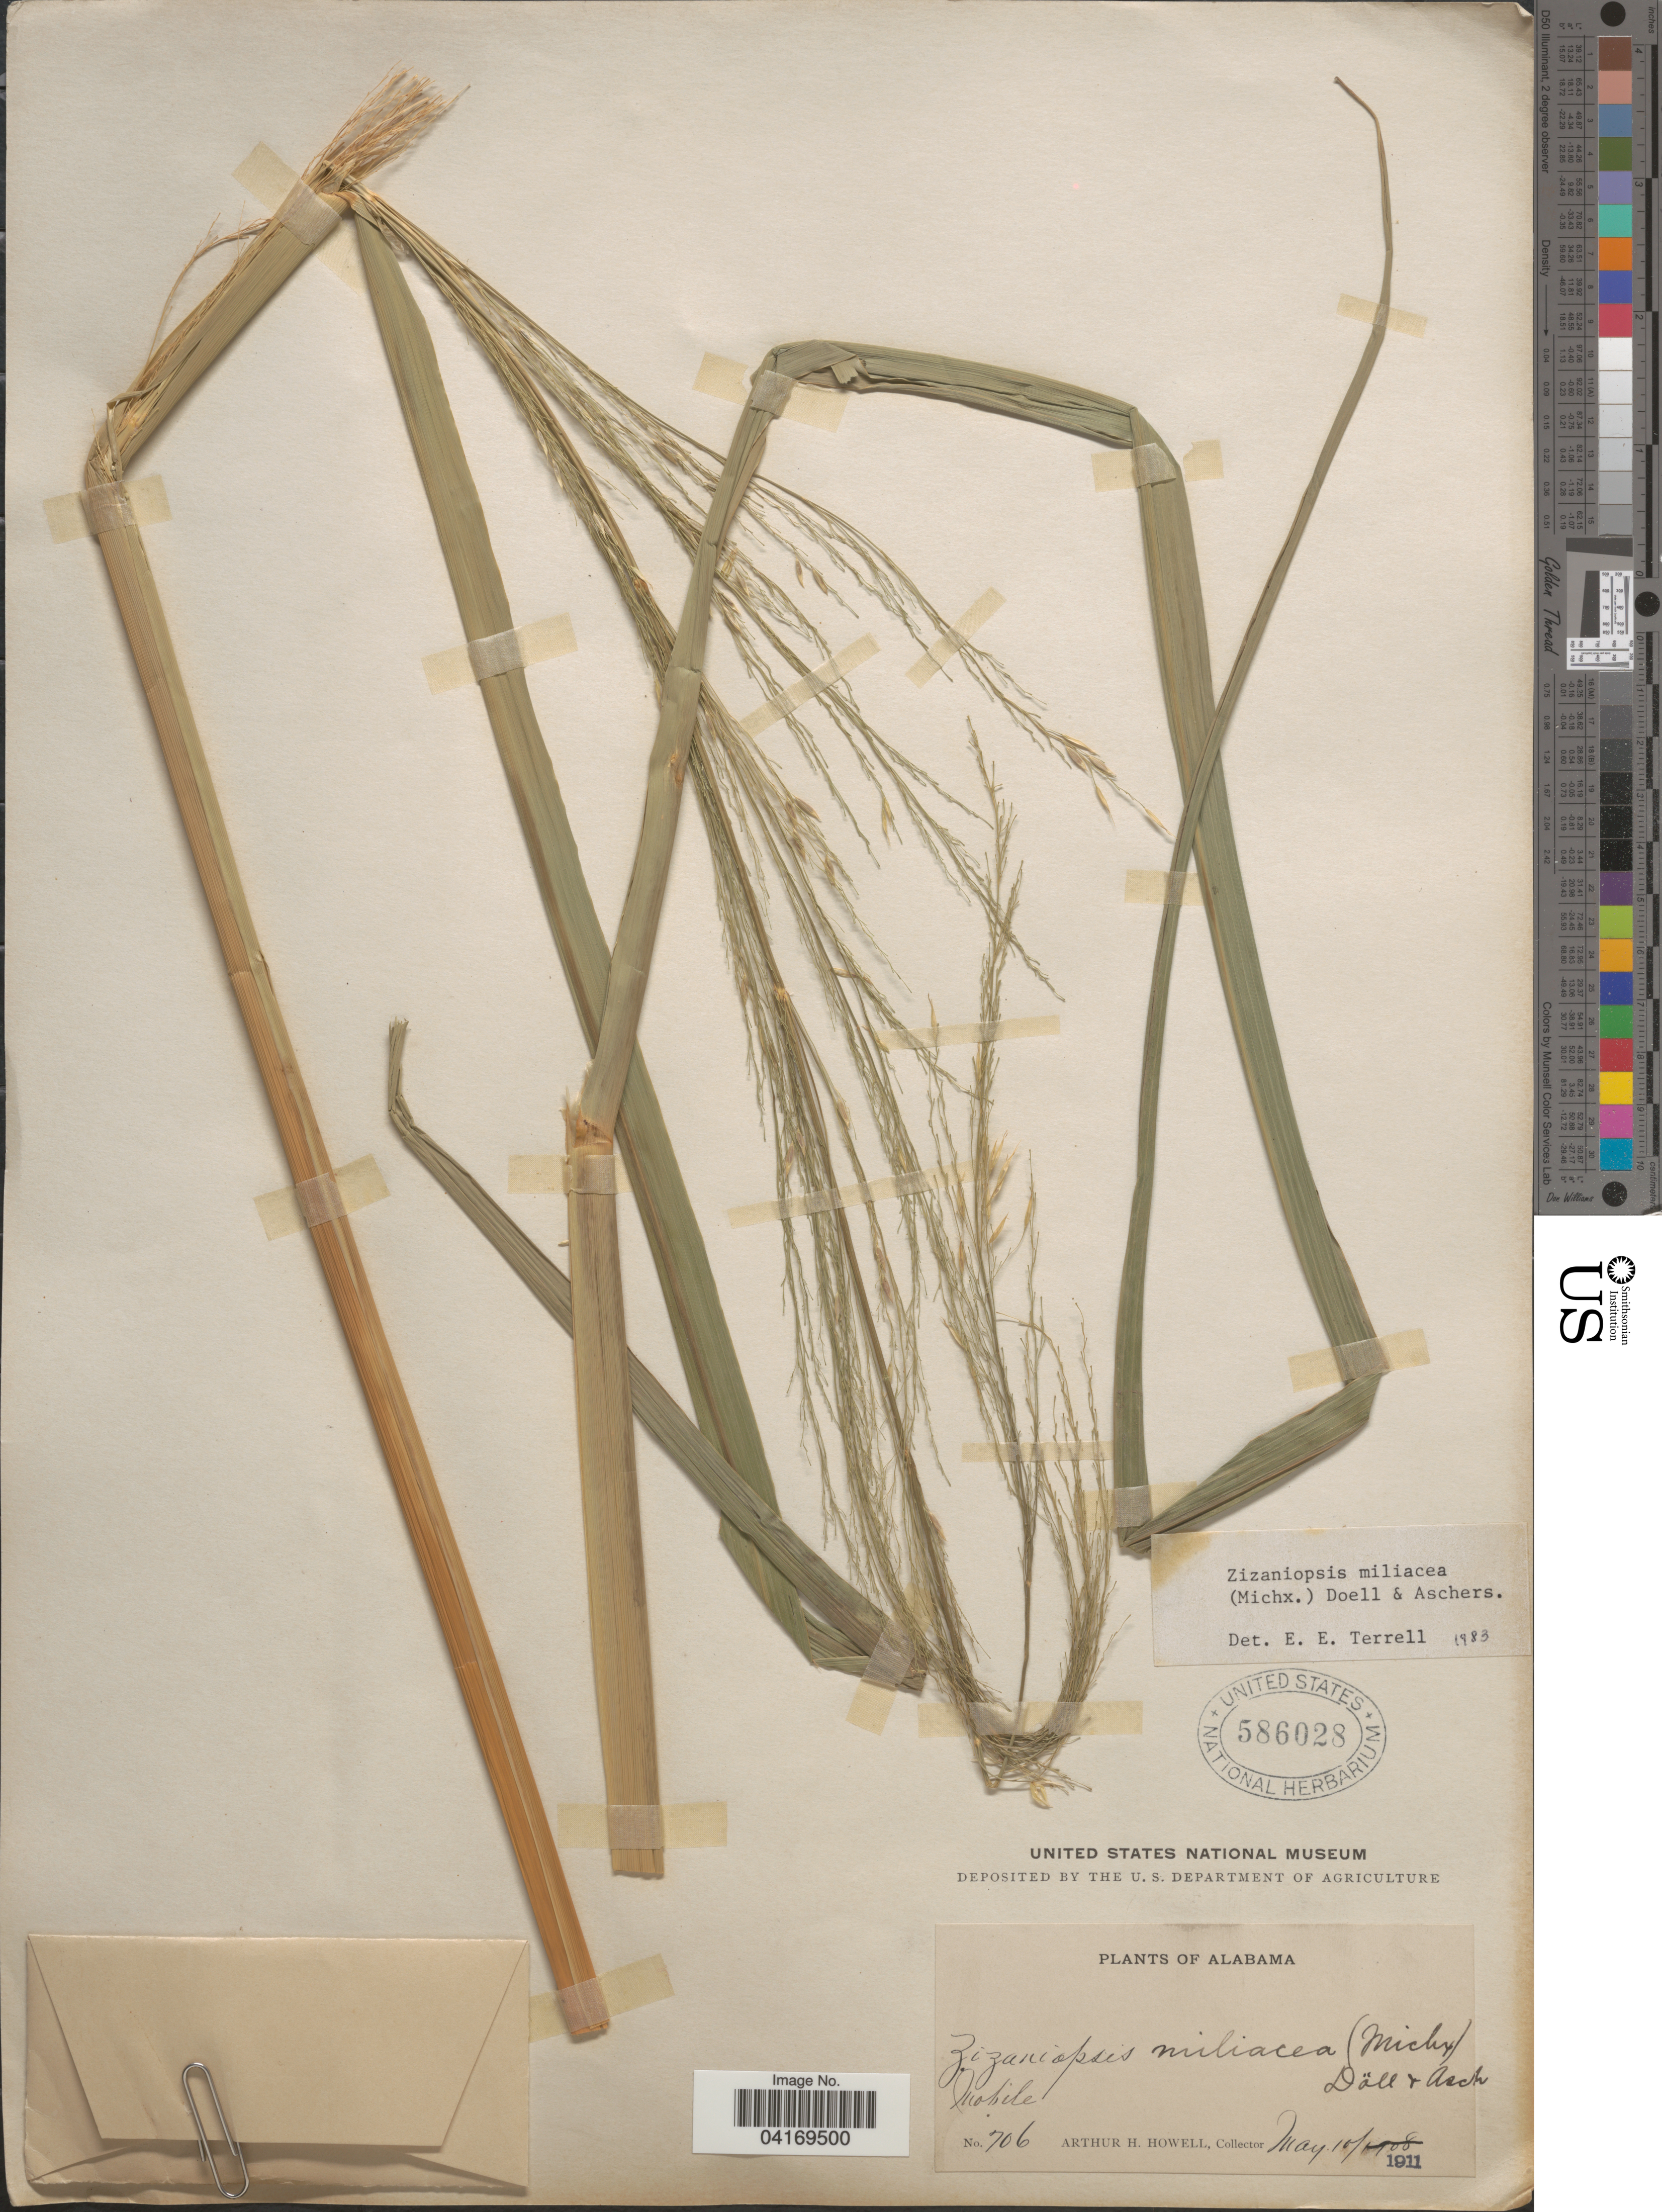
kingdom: Plantae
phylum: Tracheophyta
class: Liliopsida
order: Poales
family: Poaceae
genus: Zizaniopsis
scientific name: Zizaniopsis miliacea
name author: (Michx.) Döll & Asch.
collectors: A. H. Howell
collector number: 706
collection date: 1911-05-10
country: United States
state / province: Alabama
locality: Mobile.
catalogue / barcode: US 586028